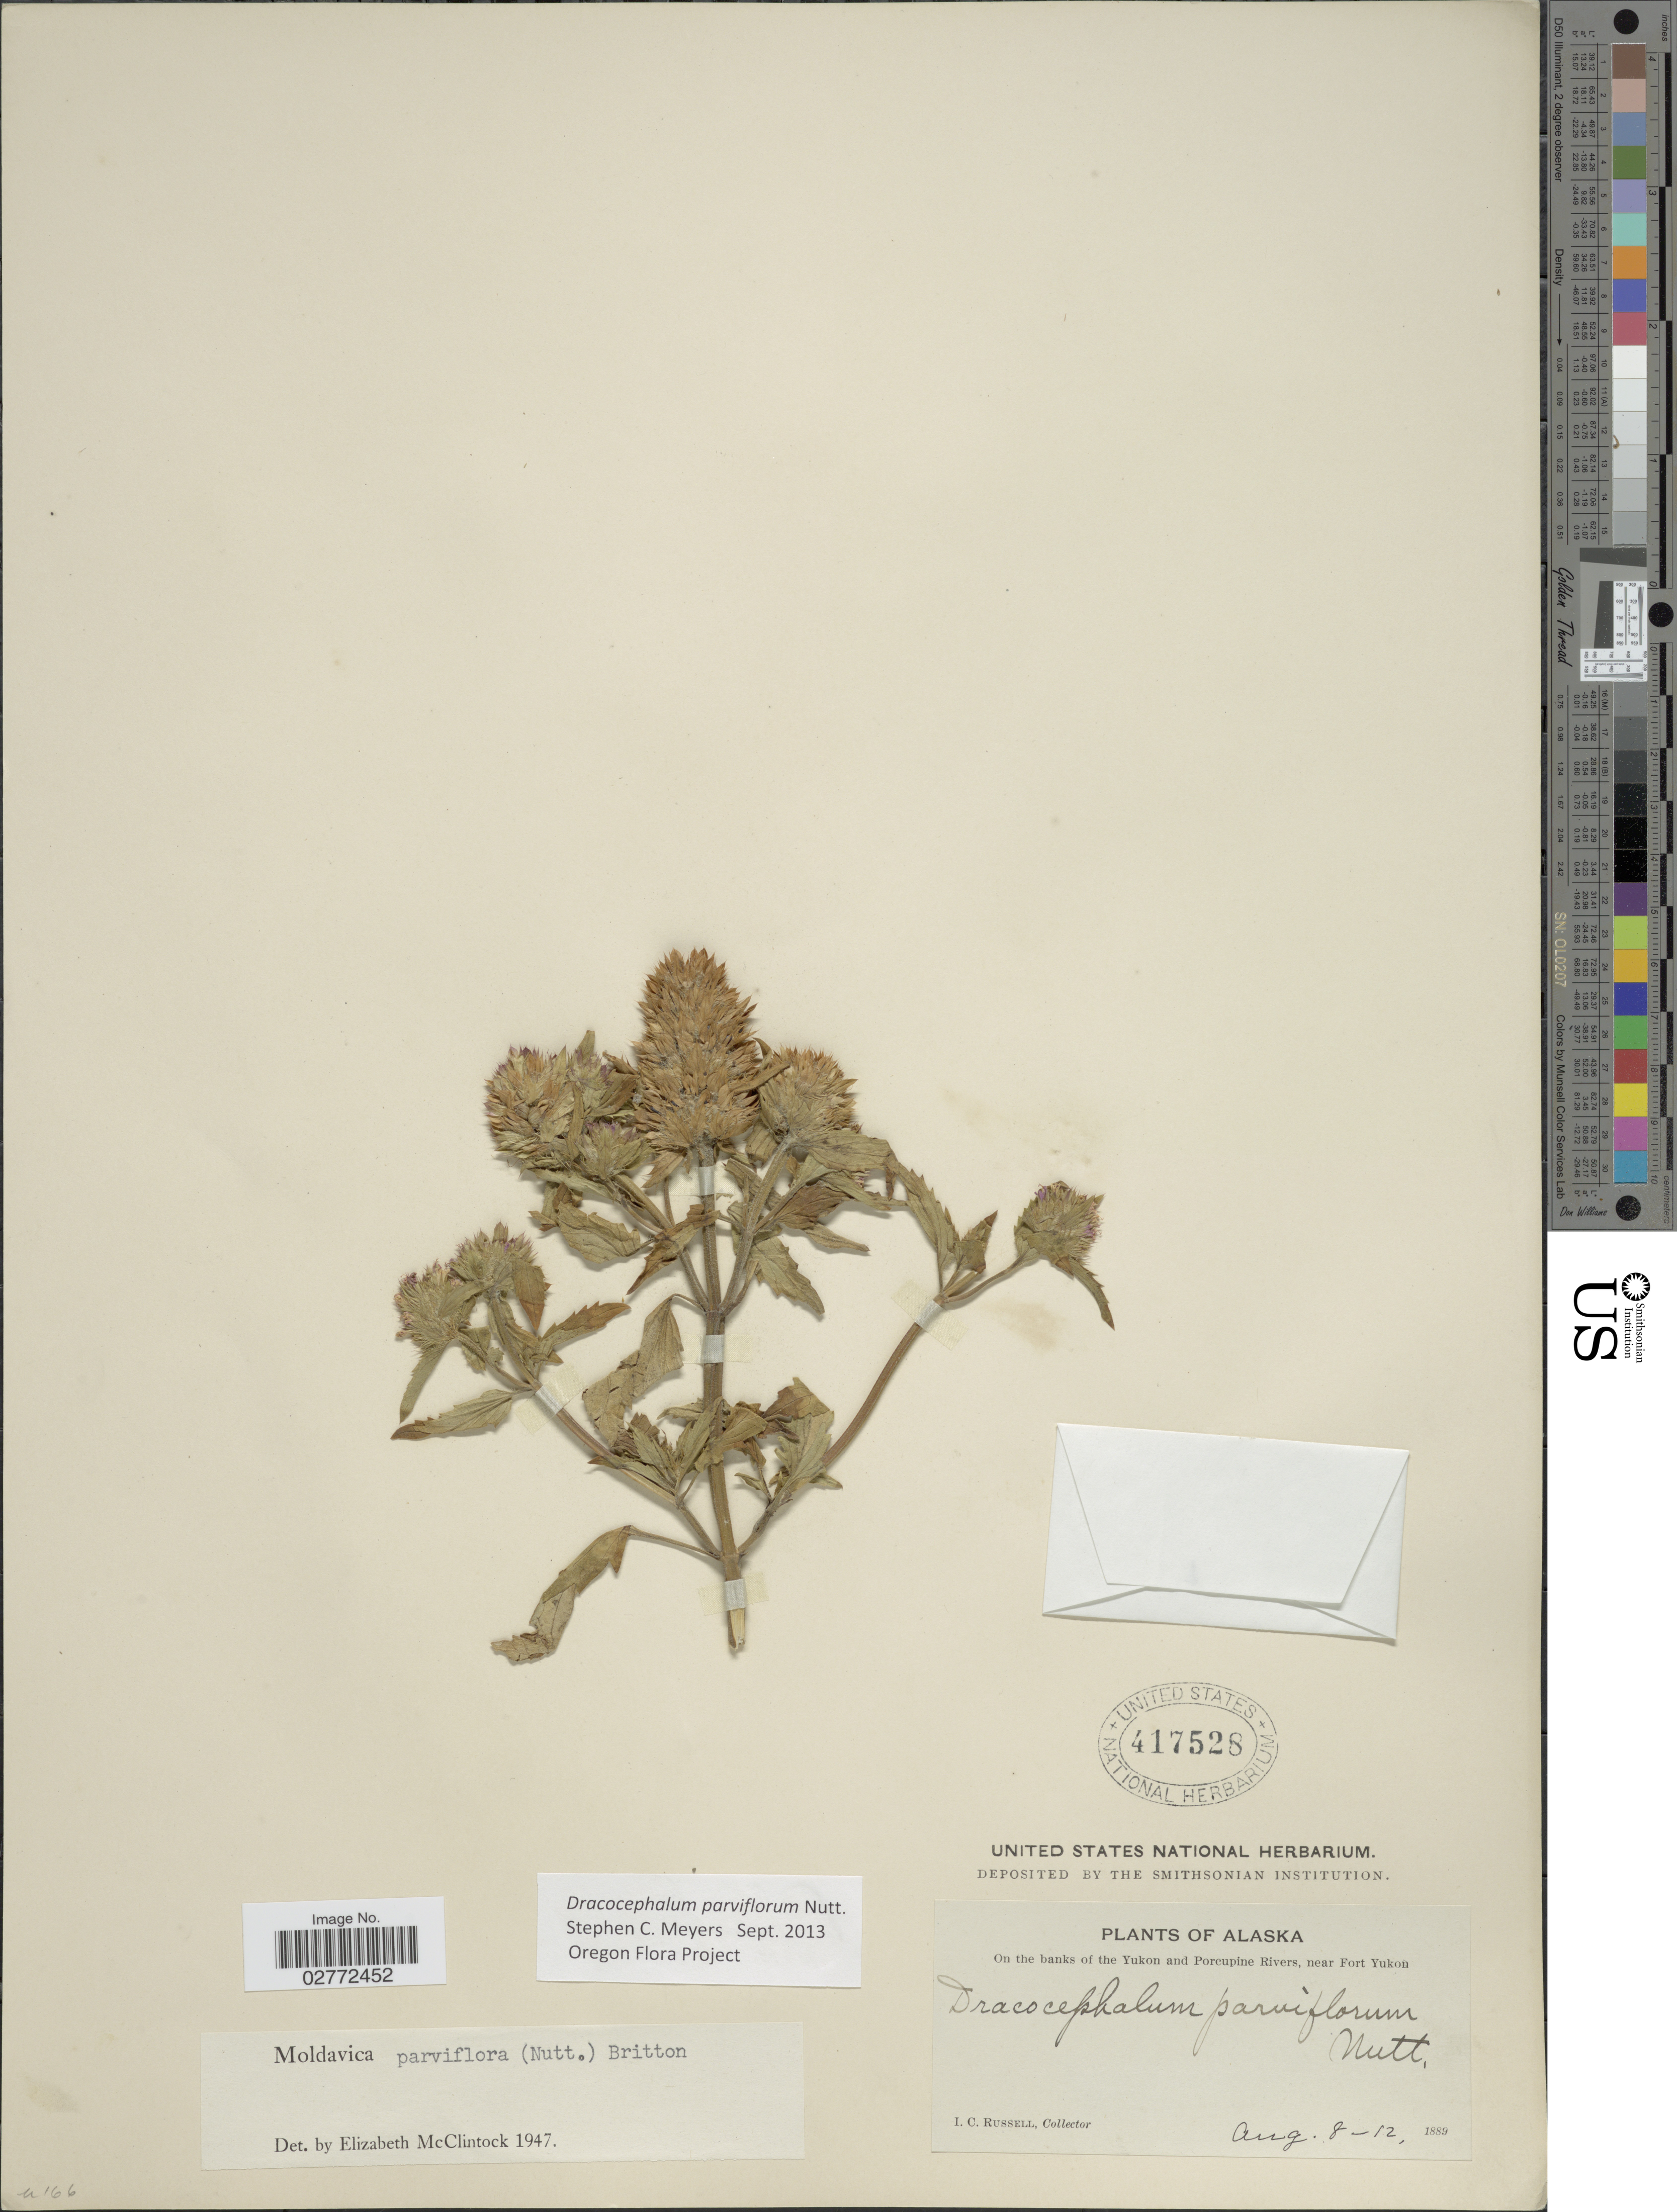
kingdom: Plantae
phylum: Tracheophyta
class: Magnoliopsida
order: Lamiales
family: Lamiaceae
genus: Dracocephalum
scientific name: Dracocephalum parviflorum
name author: Nutt.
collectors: I. C. Russell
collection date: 1889-08-08/1889-08-12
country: United States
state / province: Alaska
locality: On the banks of the Yukon and Porcupine Rivers, near Fort Yukon.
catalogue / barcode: US 417528